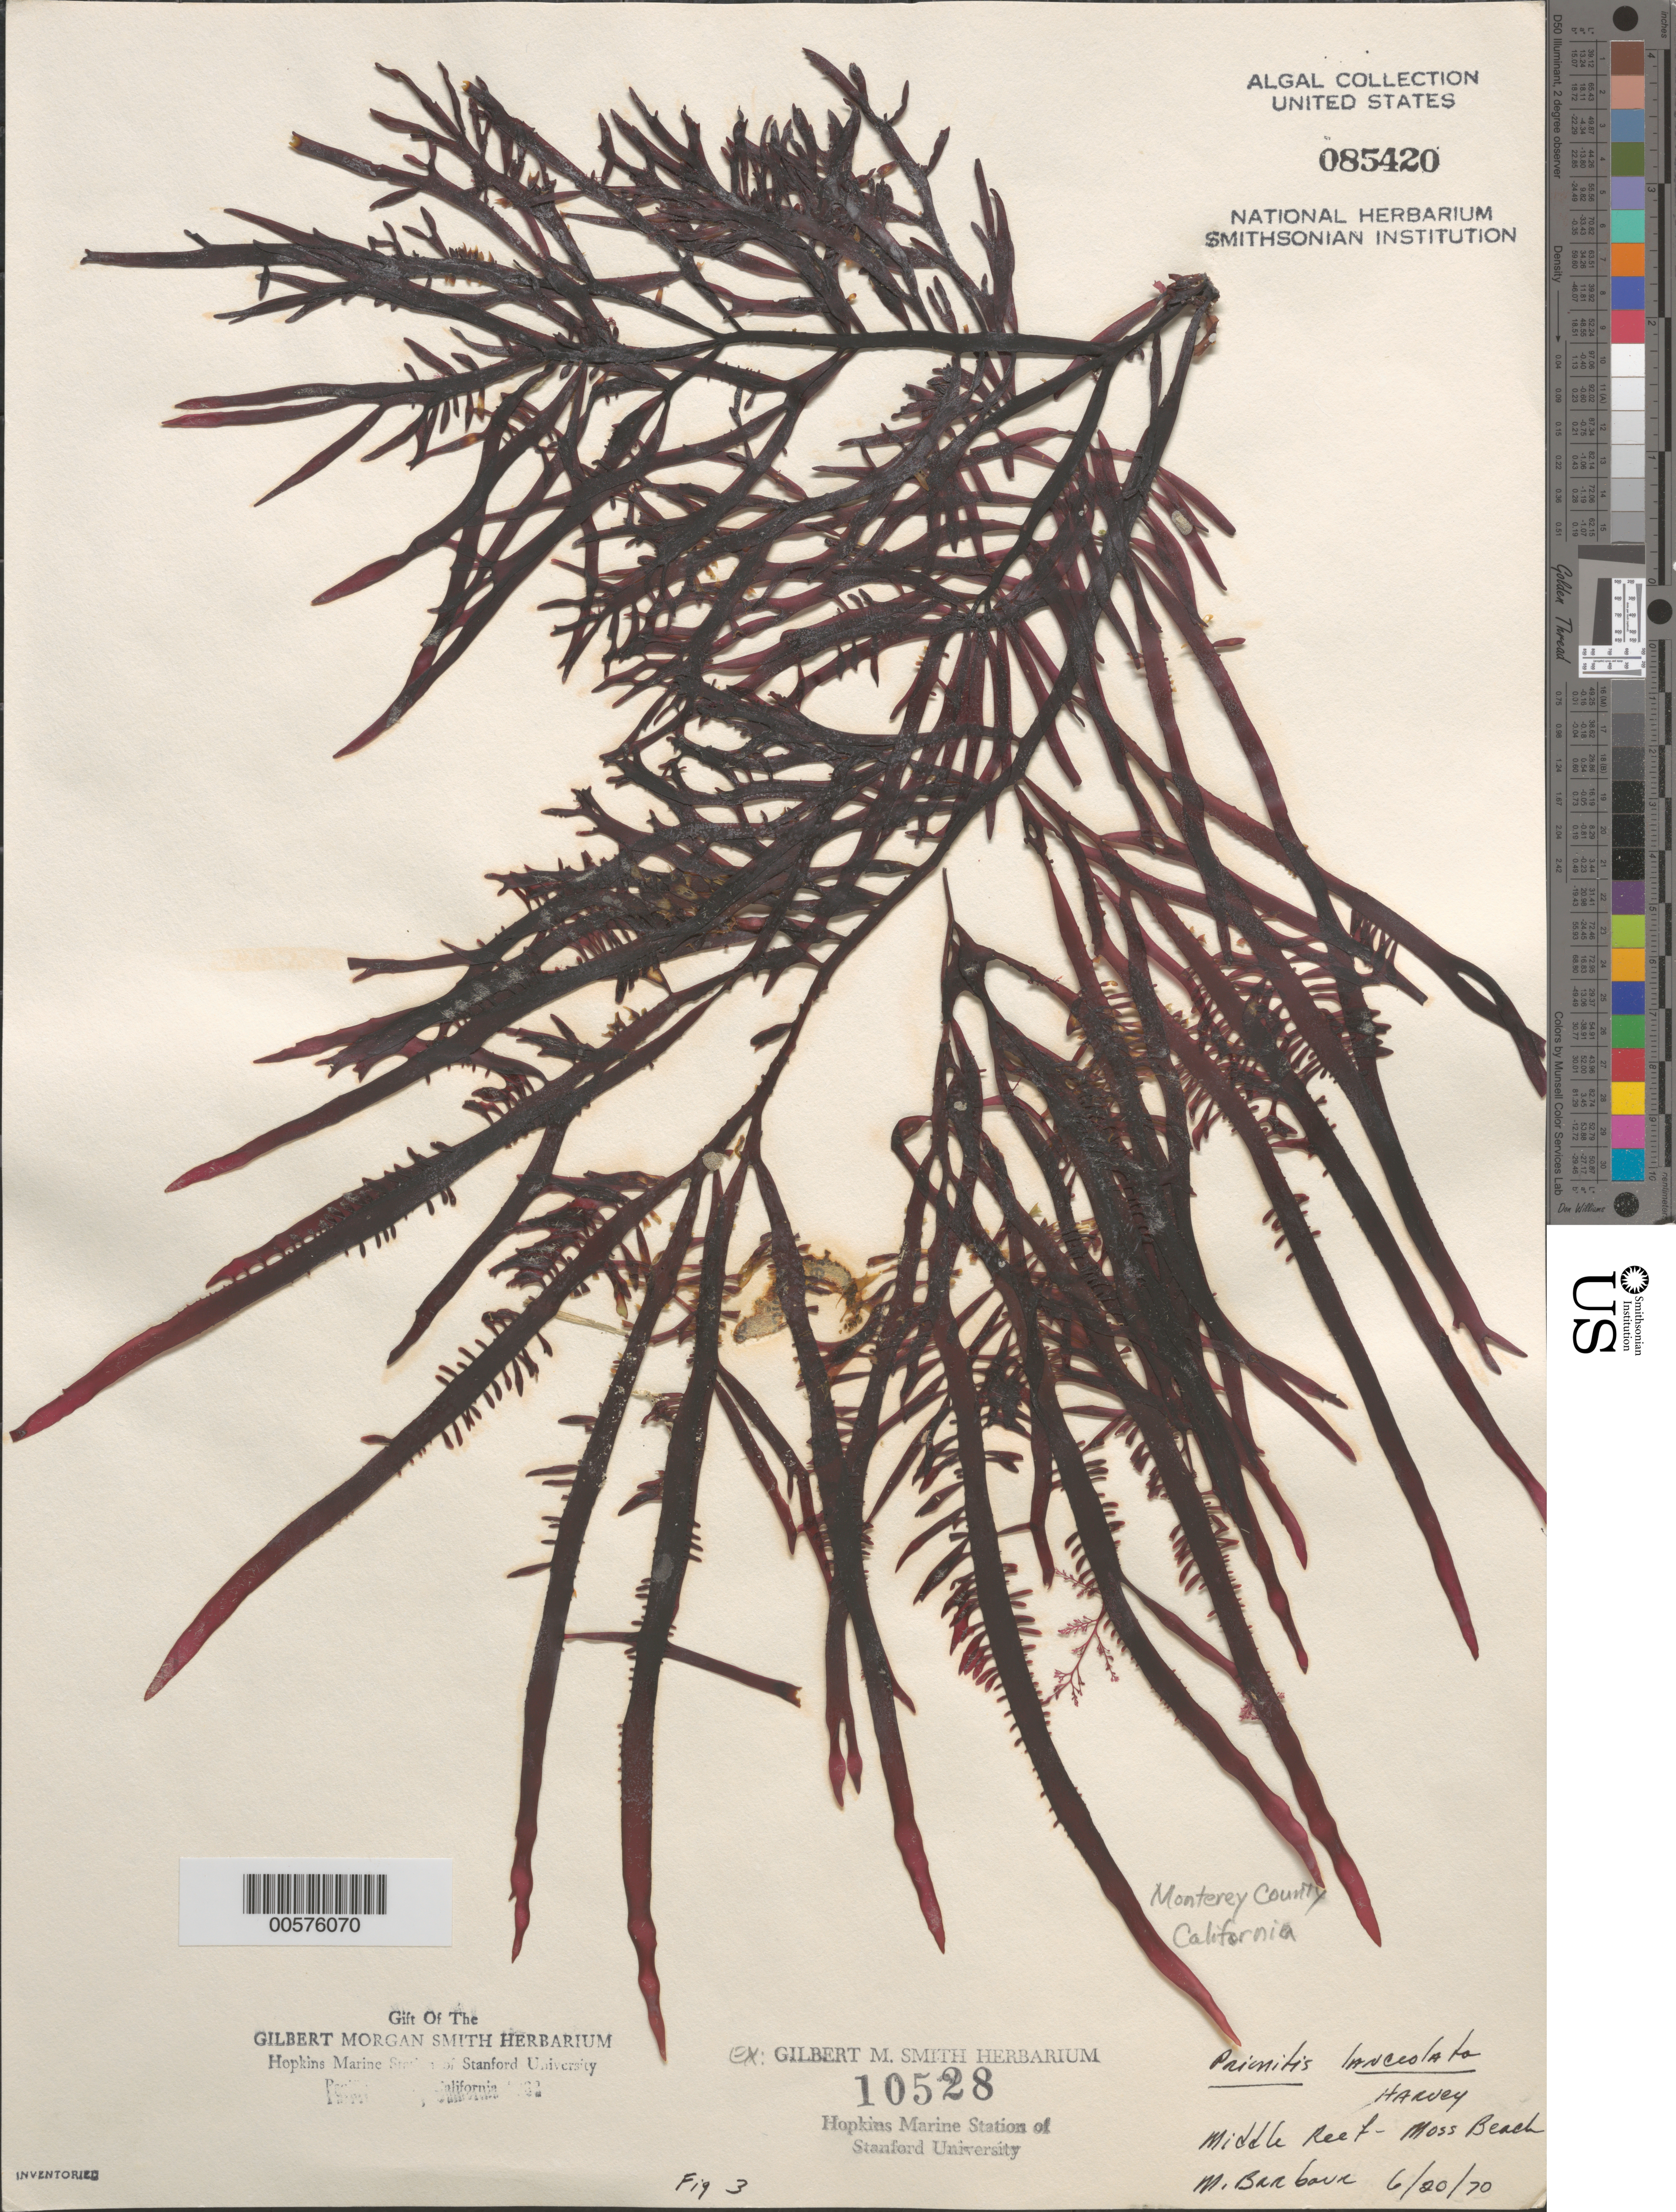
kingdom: Plantae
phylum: Rhodophyta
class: Florideophyceae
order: Cryptonemiales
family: Cryptonemiaceae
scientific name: Prionitis lanceolata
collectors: M. Barbour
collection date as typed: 20 Jun 1970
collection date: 1970-06-20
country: United States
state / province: California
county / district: Monterey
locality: Middle Reef of Moss Beach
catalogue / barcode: US 85420